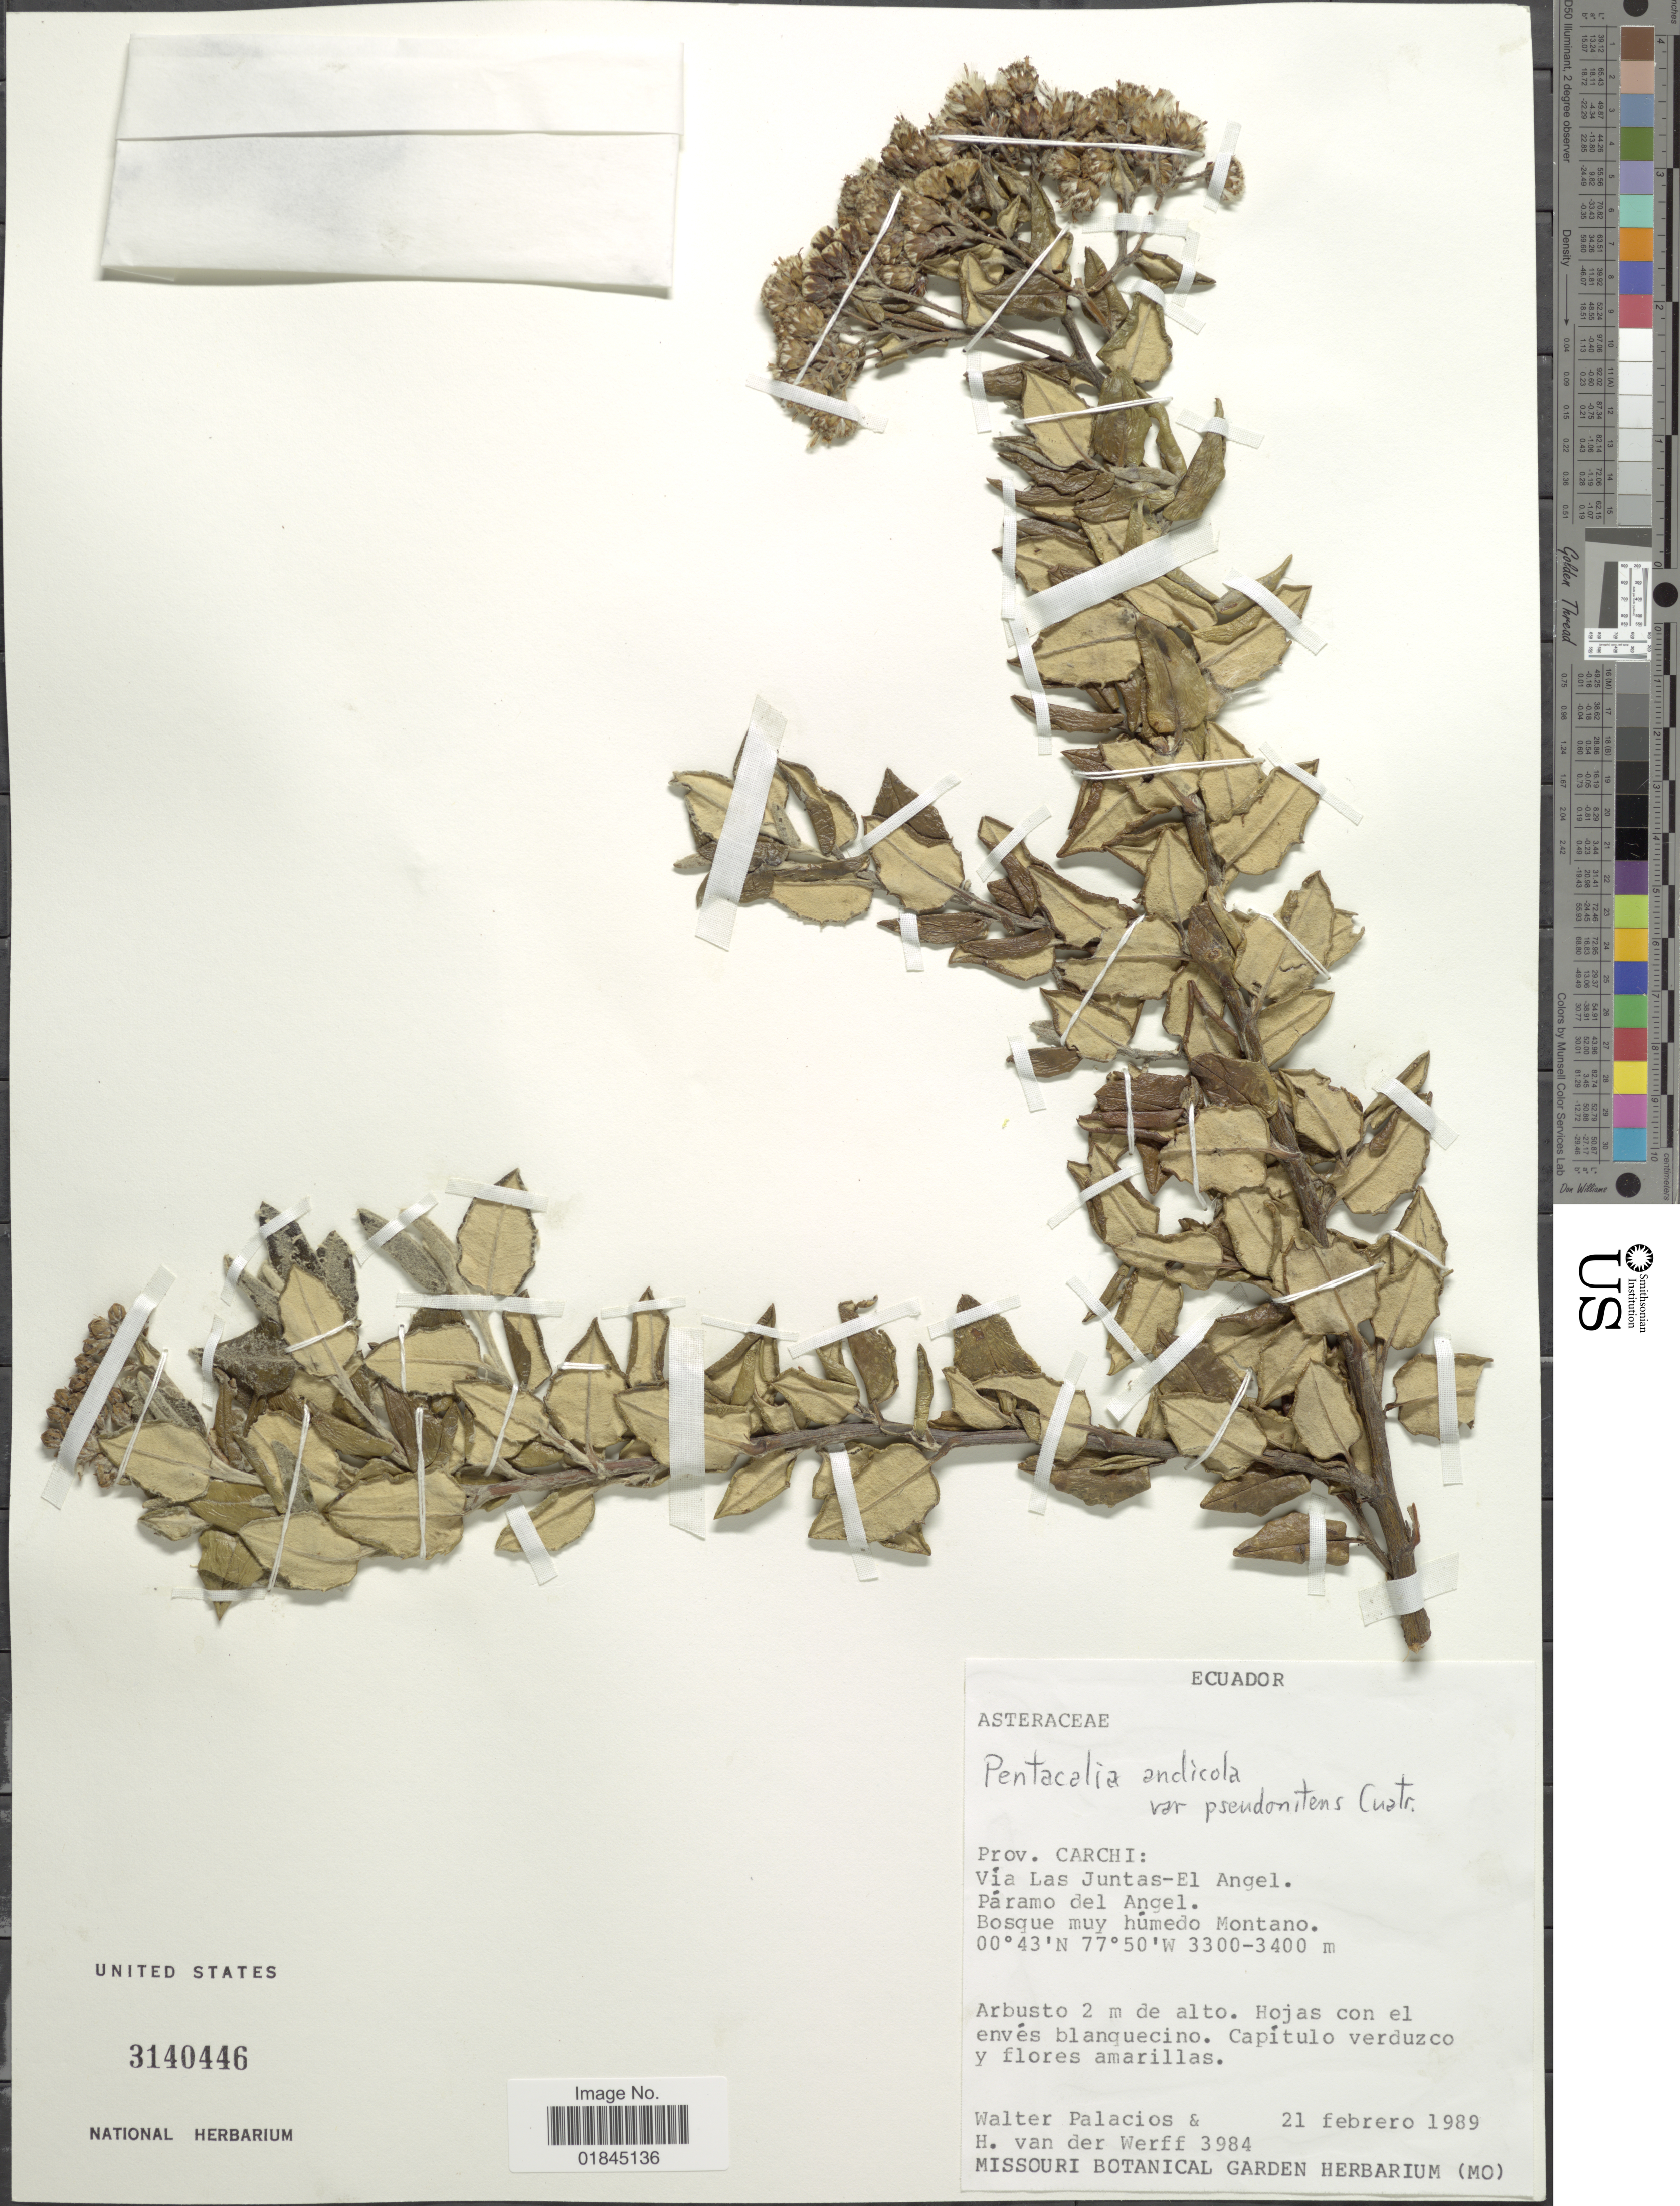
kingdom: Plantae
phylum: Tracheophyta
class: Magnoliopsida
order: Asterales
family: Asteraceae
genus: Pentacalia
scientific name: Pentacalia andicola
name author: (Turcz.) Cuatrec.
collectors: W. Palacios & H. van der Werff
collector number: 3984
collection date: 1989-02-21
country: Ecuador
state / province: Carchi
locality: Prov. Carchi: Vía Las Juntas - El Angel. Páramo del Angel. Bosque muy húmedo Montano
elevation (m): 3300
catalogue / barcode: US 3140446